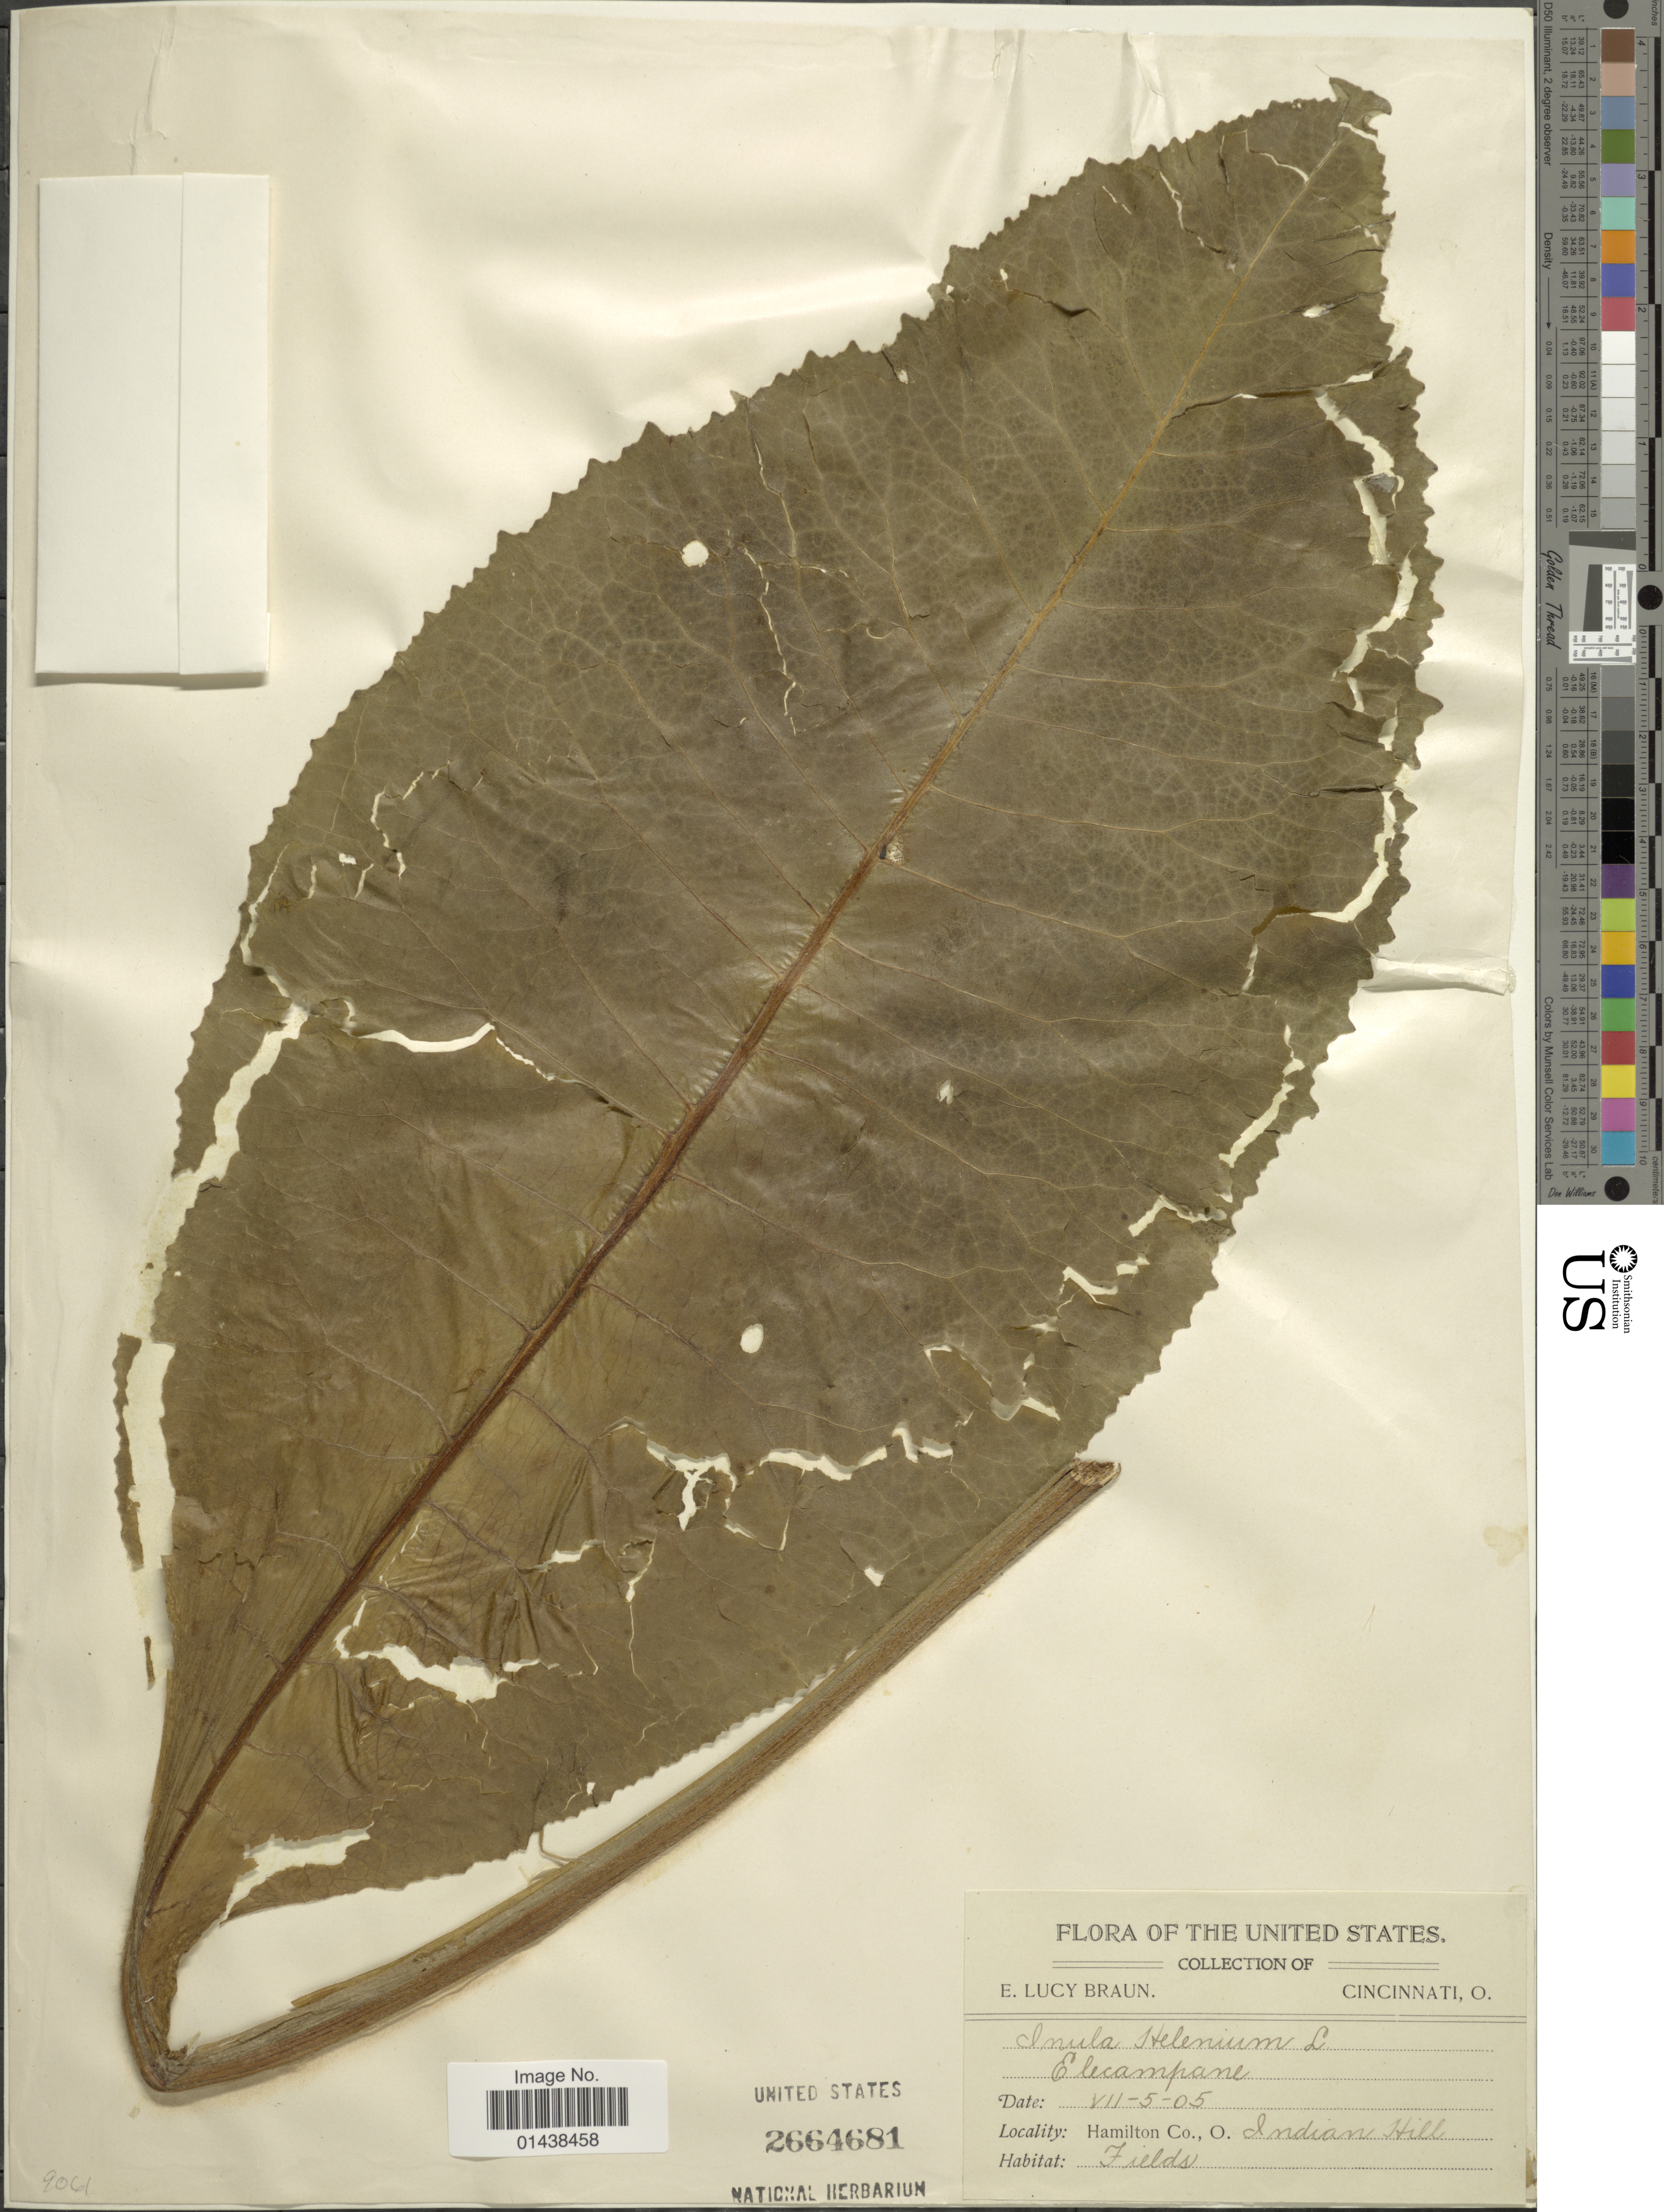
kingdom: Plantae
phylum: Tracheophyta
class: Magnoliopsida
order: Asterales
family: Asteraceae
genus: Inula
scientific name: Inula helenium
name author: L.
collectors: E. L. Braun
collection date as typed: Transcribed d/m/y: 5/7/5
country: United States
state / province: Ohio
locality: Hamilton Co. O. Indian Hill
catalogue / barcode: US 2664681